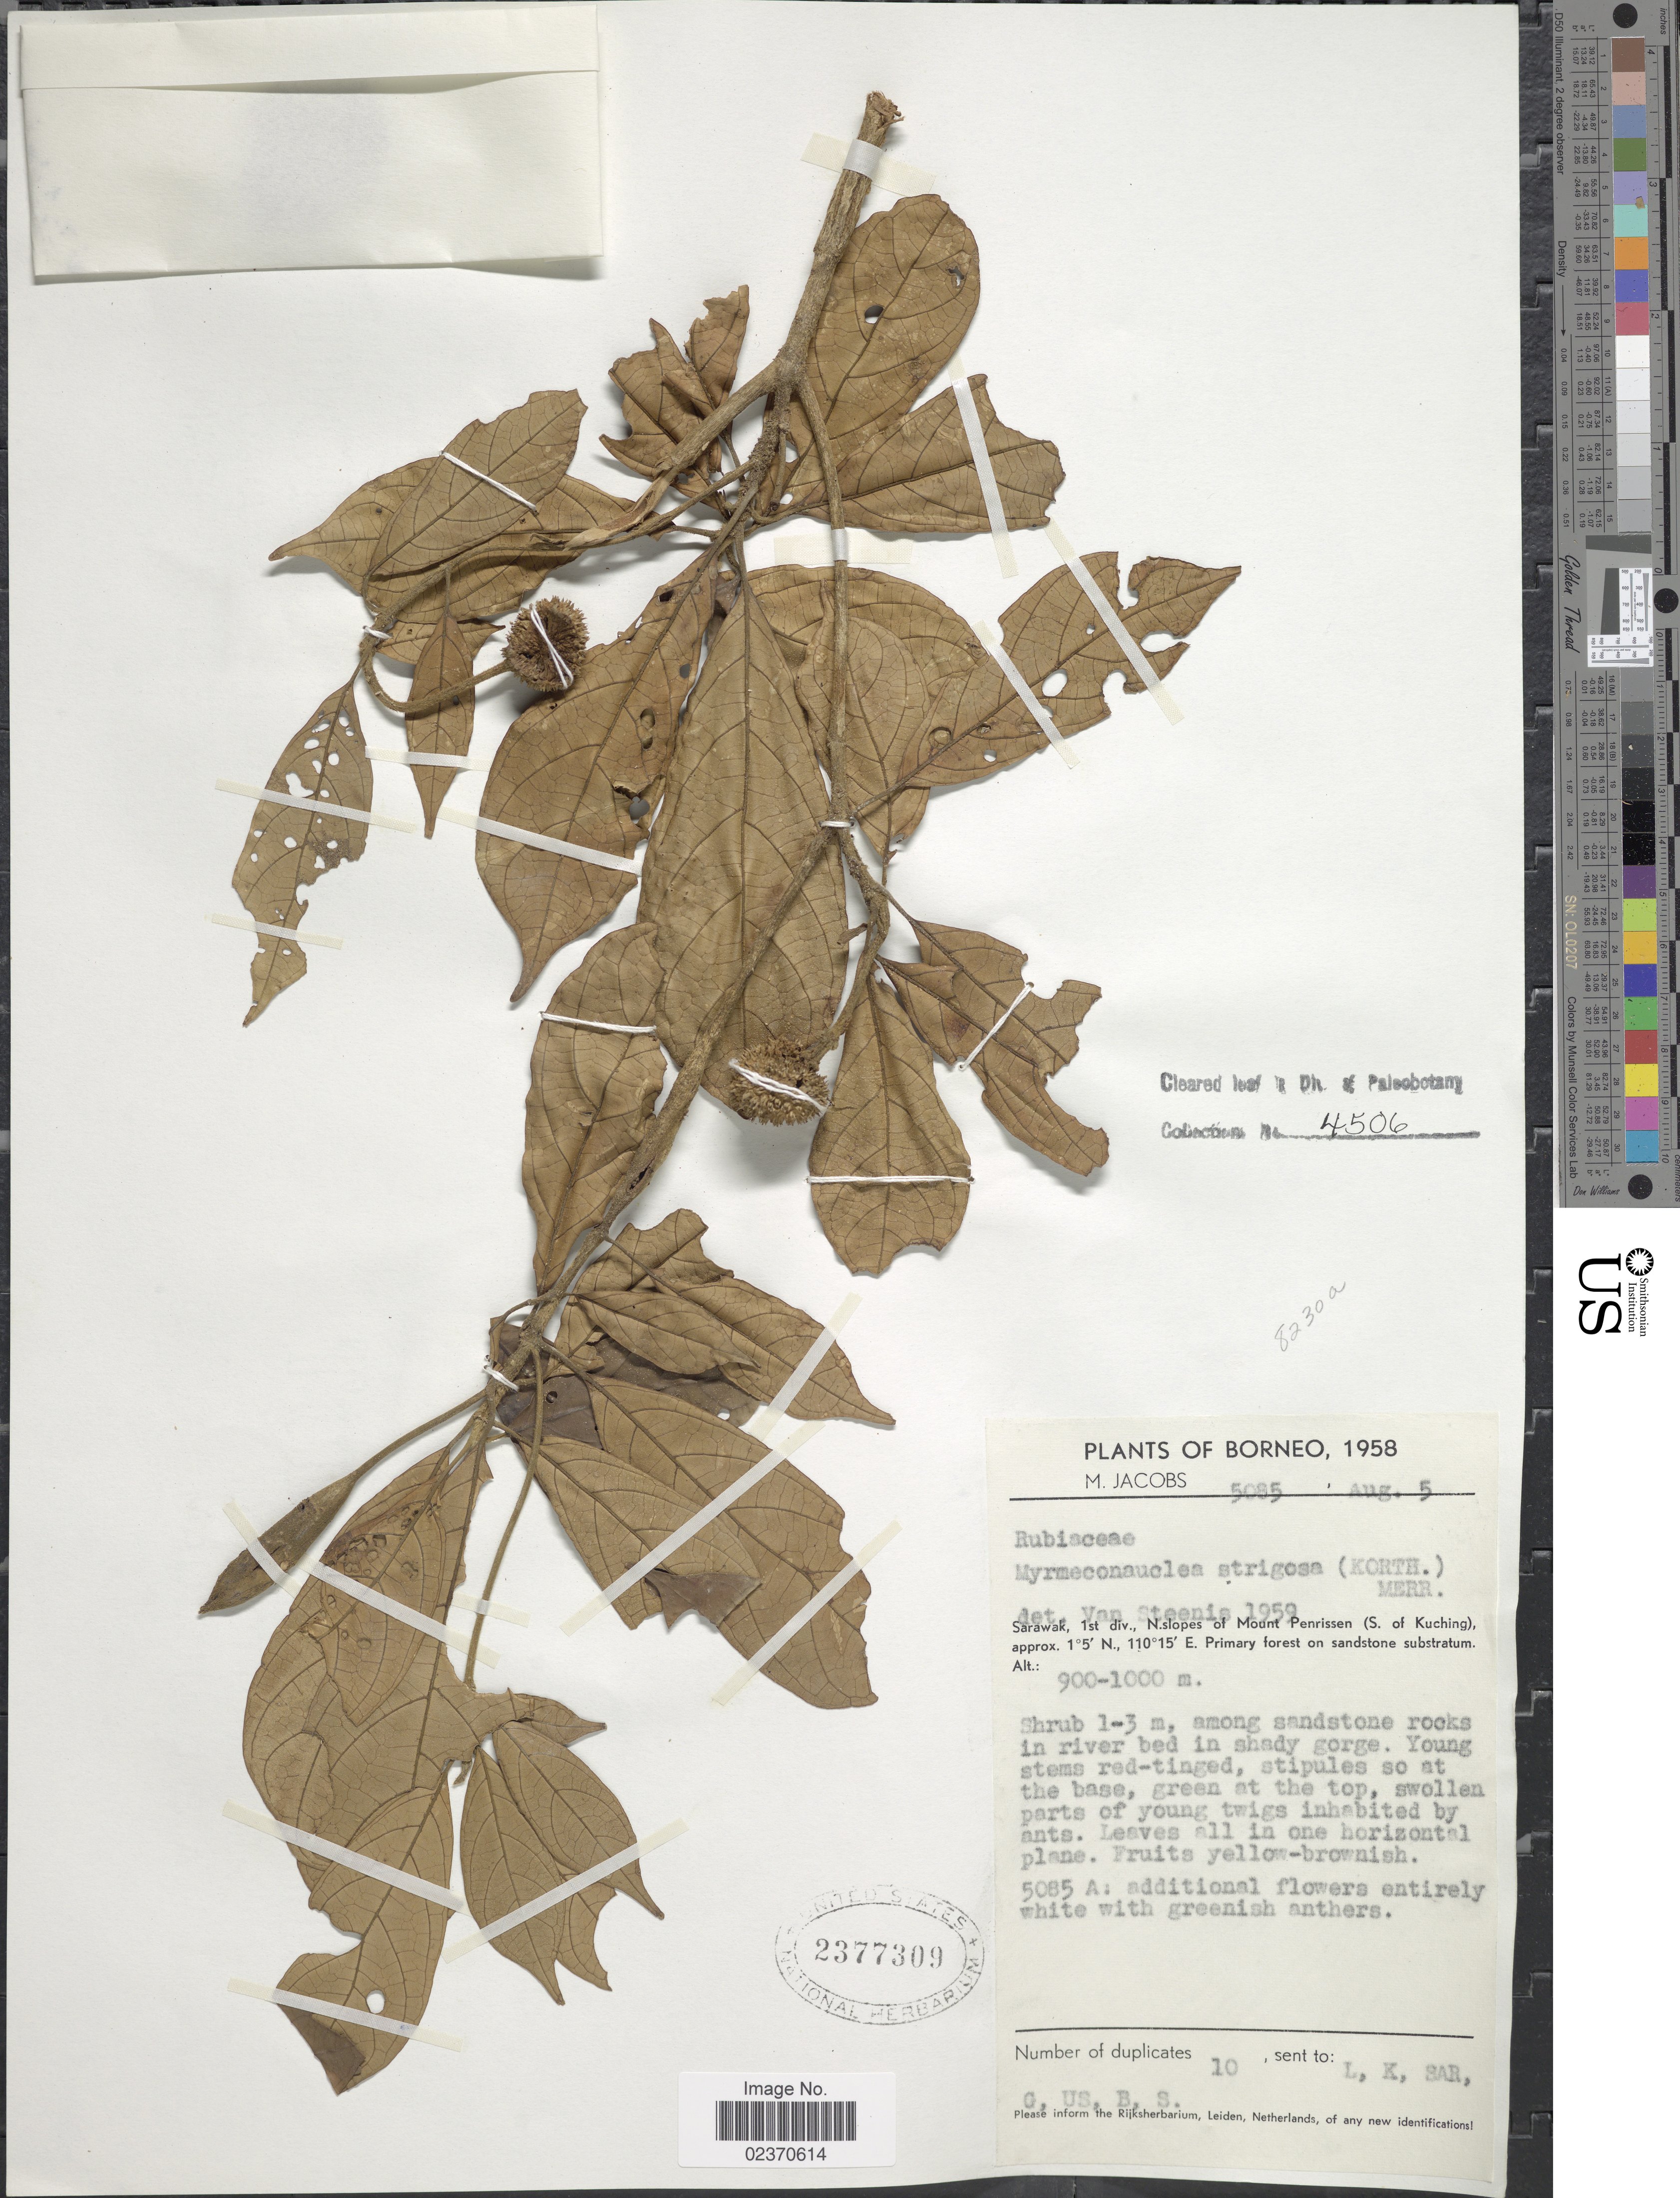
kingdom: Plantae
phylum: Tracheophyta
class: Magnoliopsida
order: Gentianales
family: Rubiaceae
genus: Myrmeconauclea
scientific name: Myrmeconauclea strigosa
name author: (Korth.) Merr.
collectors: M. Jacobs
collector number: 5085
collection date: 1958-08-05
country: Malaysia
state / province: Sarawak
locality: Sarawak, 1st div., N.slopes of Mount Penrissen (S. of Kuching)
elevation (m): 900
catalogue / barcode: US 2377309